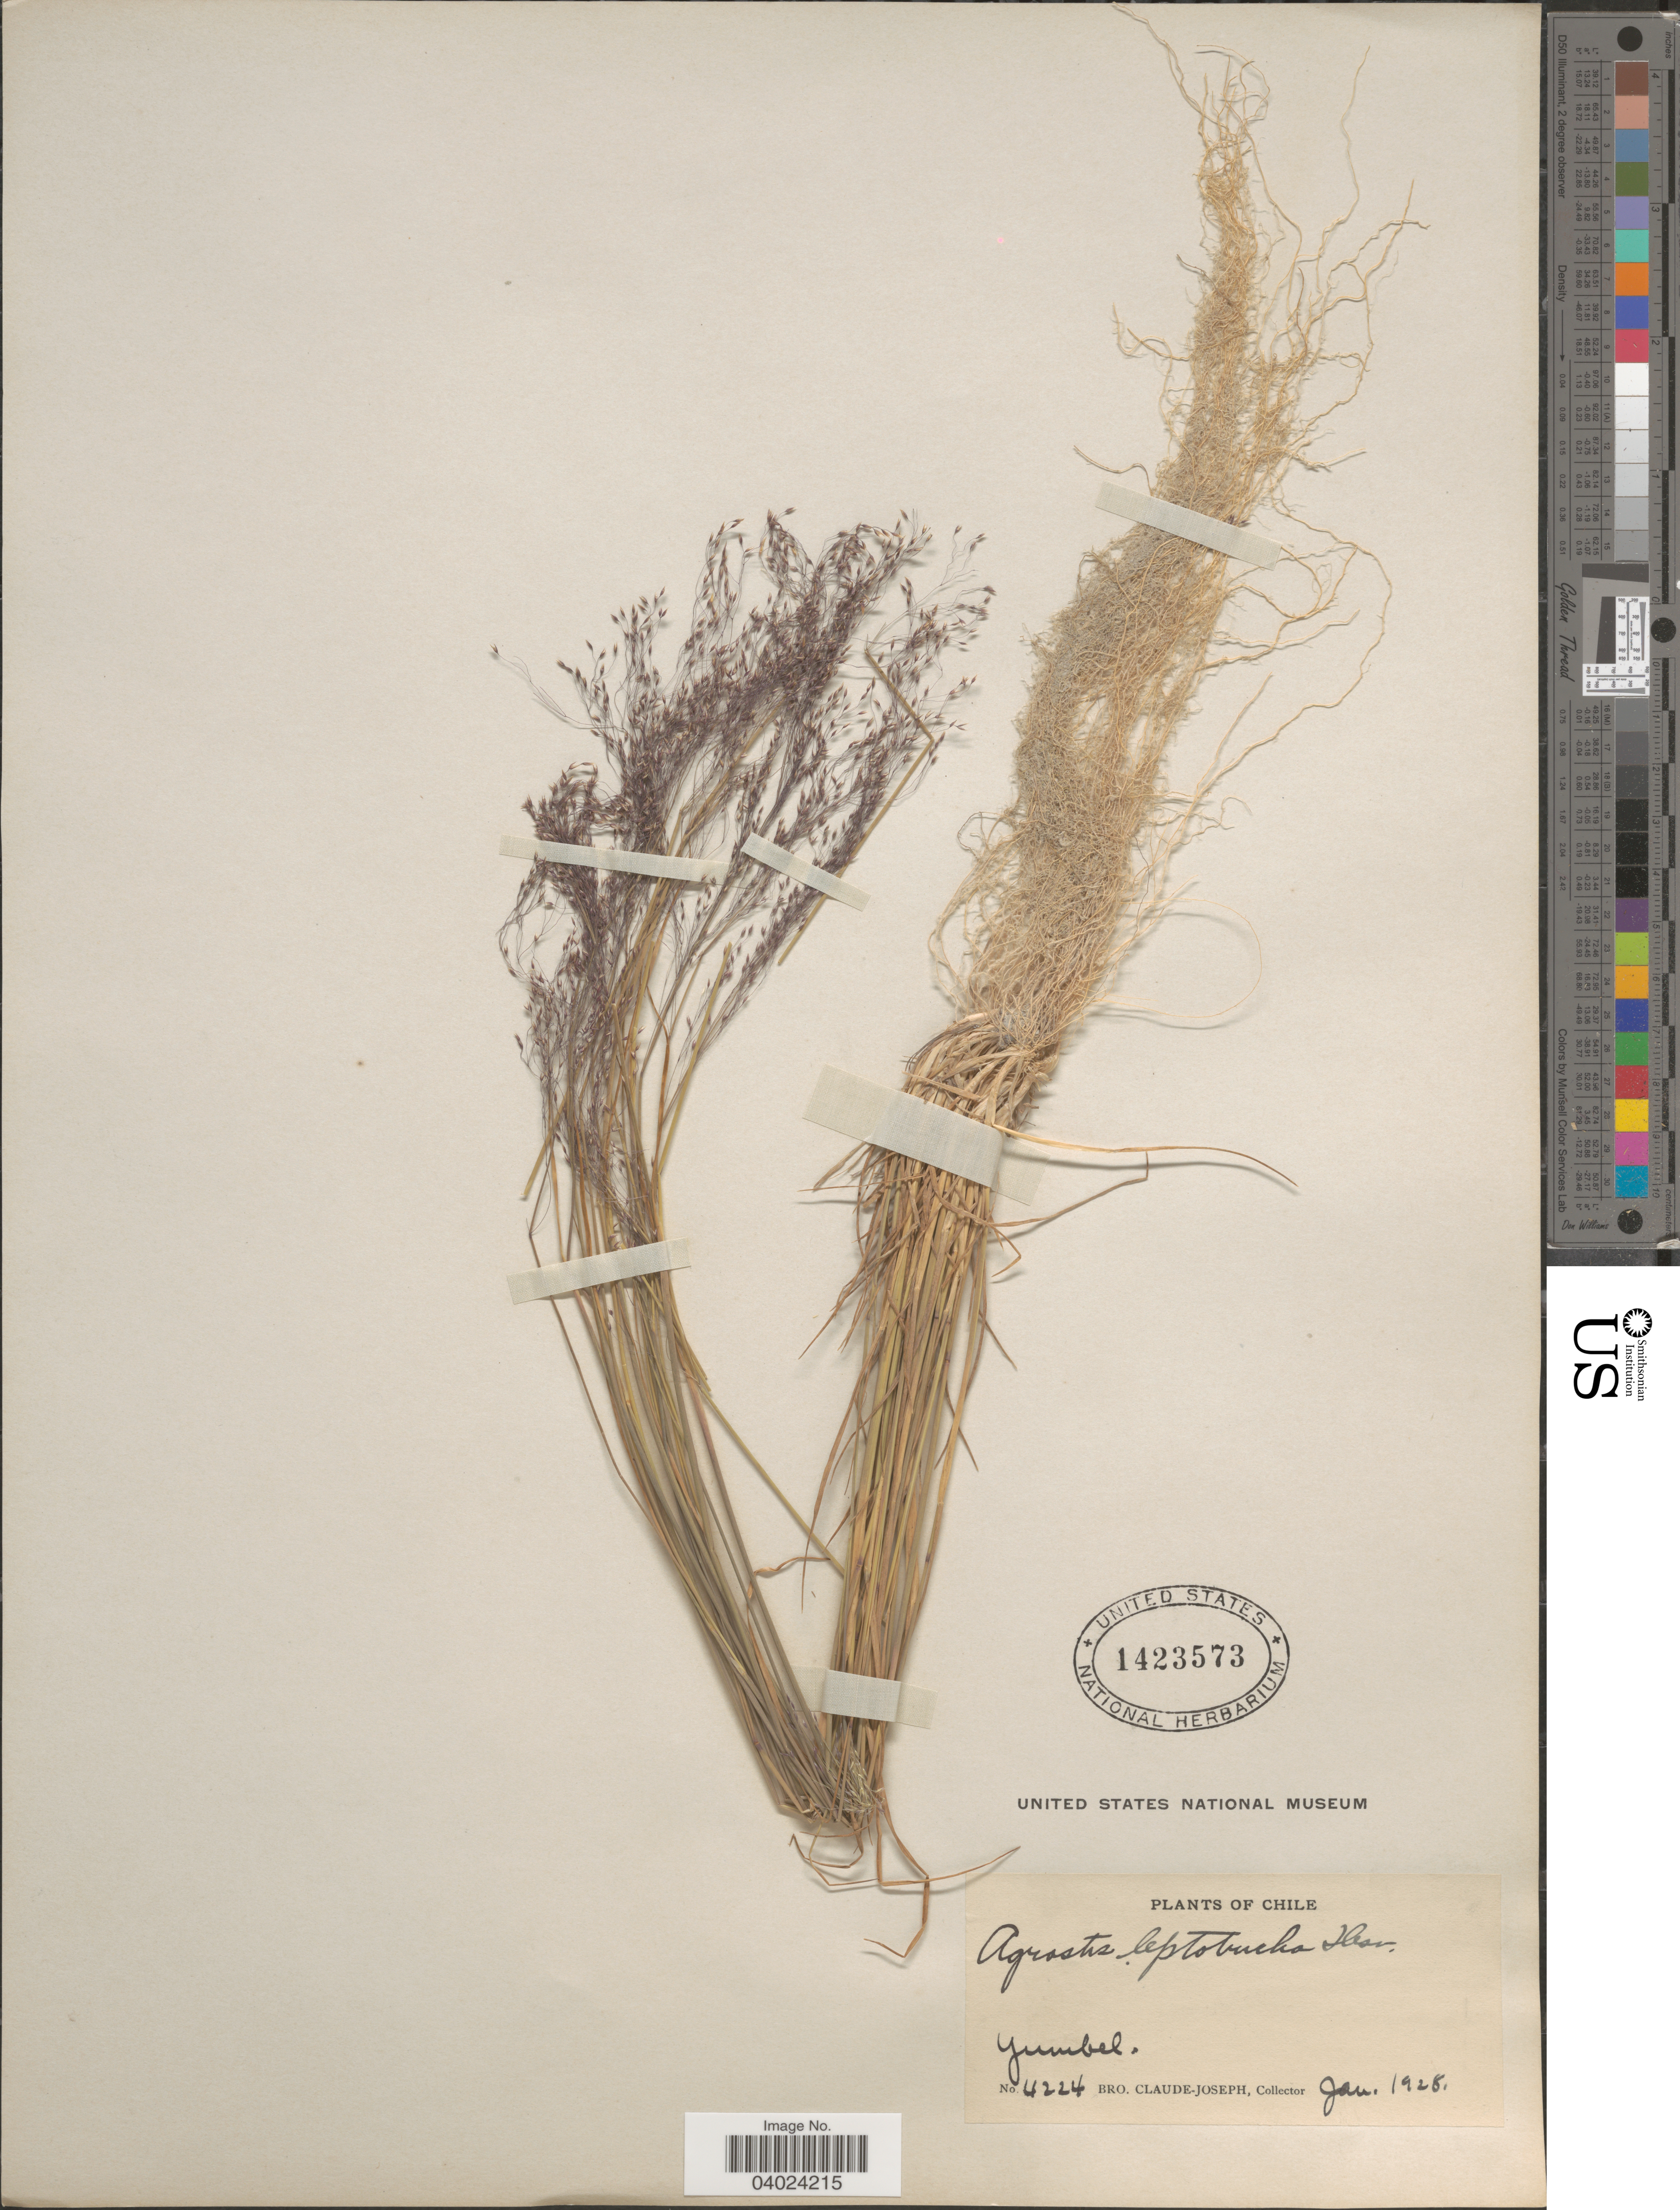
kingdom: Plantae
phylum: Tracheophyta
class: Liliopsida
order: Poales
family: Poaceae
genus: Agrostis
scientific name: Agrostis leptotricha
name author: É. Desv.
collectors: Bro. Claude-Joseph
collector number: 4224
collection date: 1928-01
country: Chile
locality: Yumbel.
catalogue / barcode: US 1423573